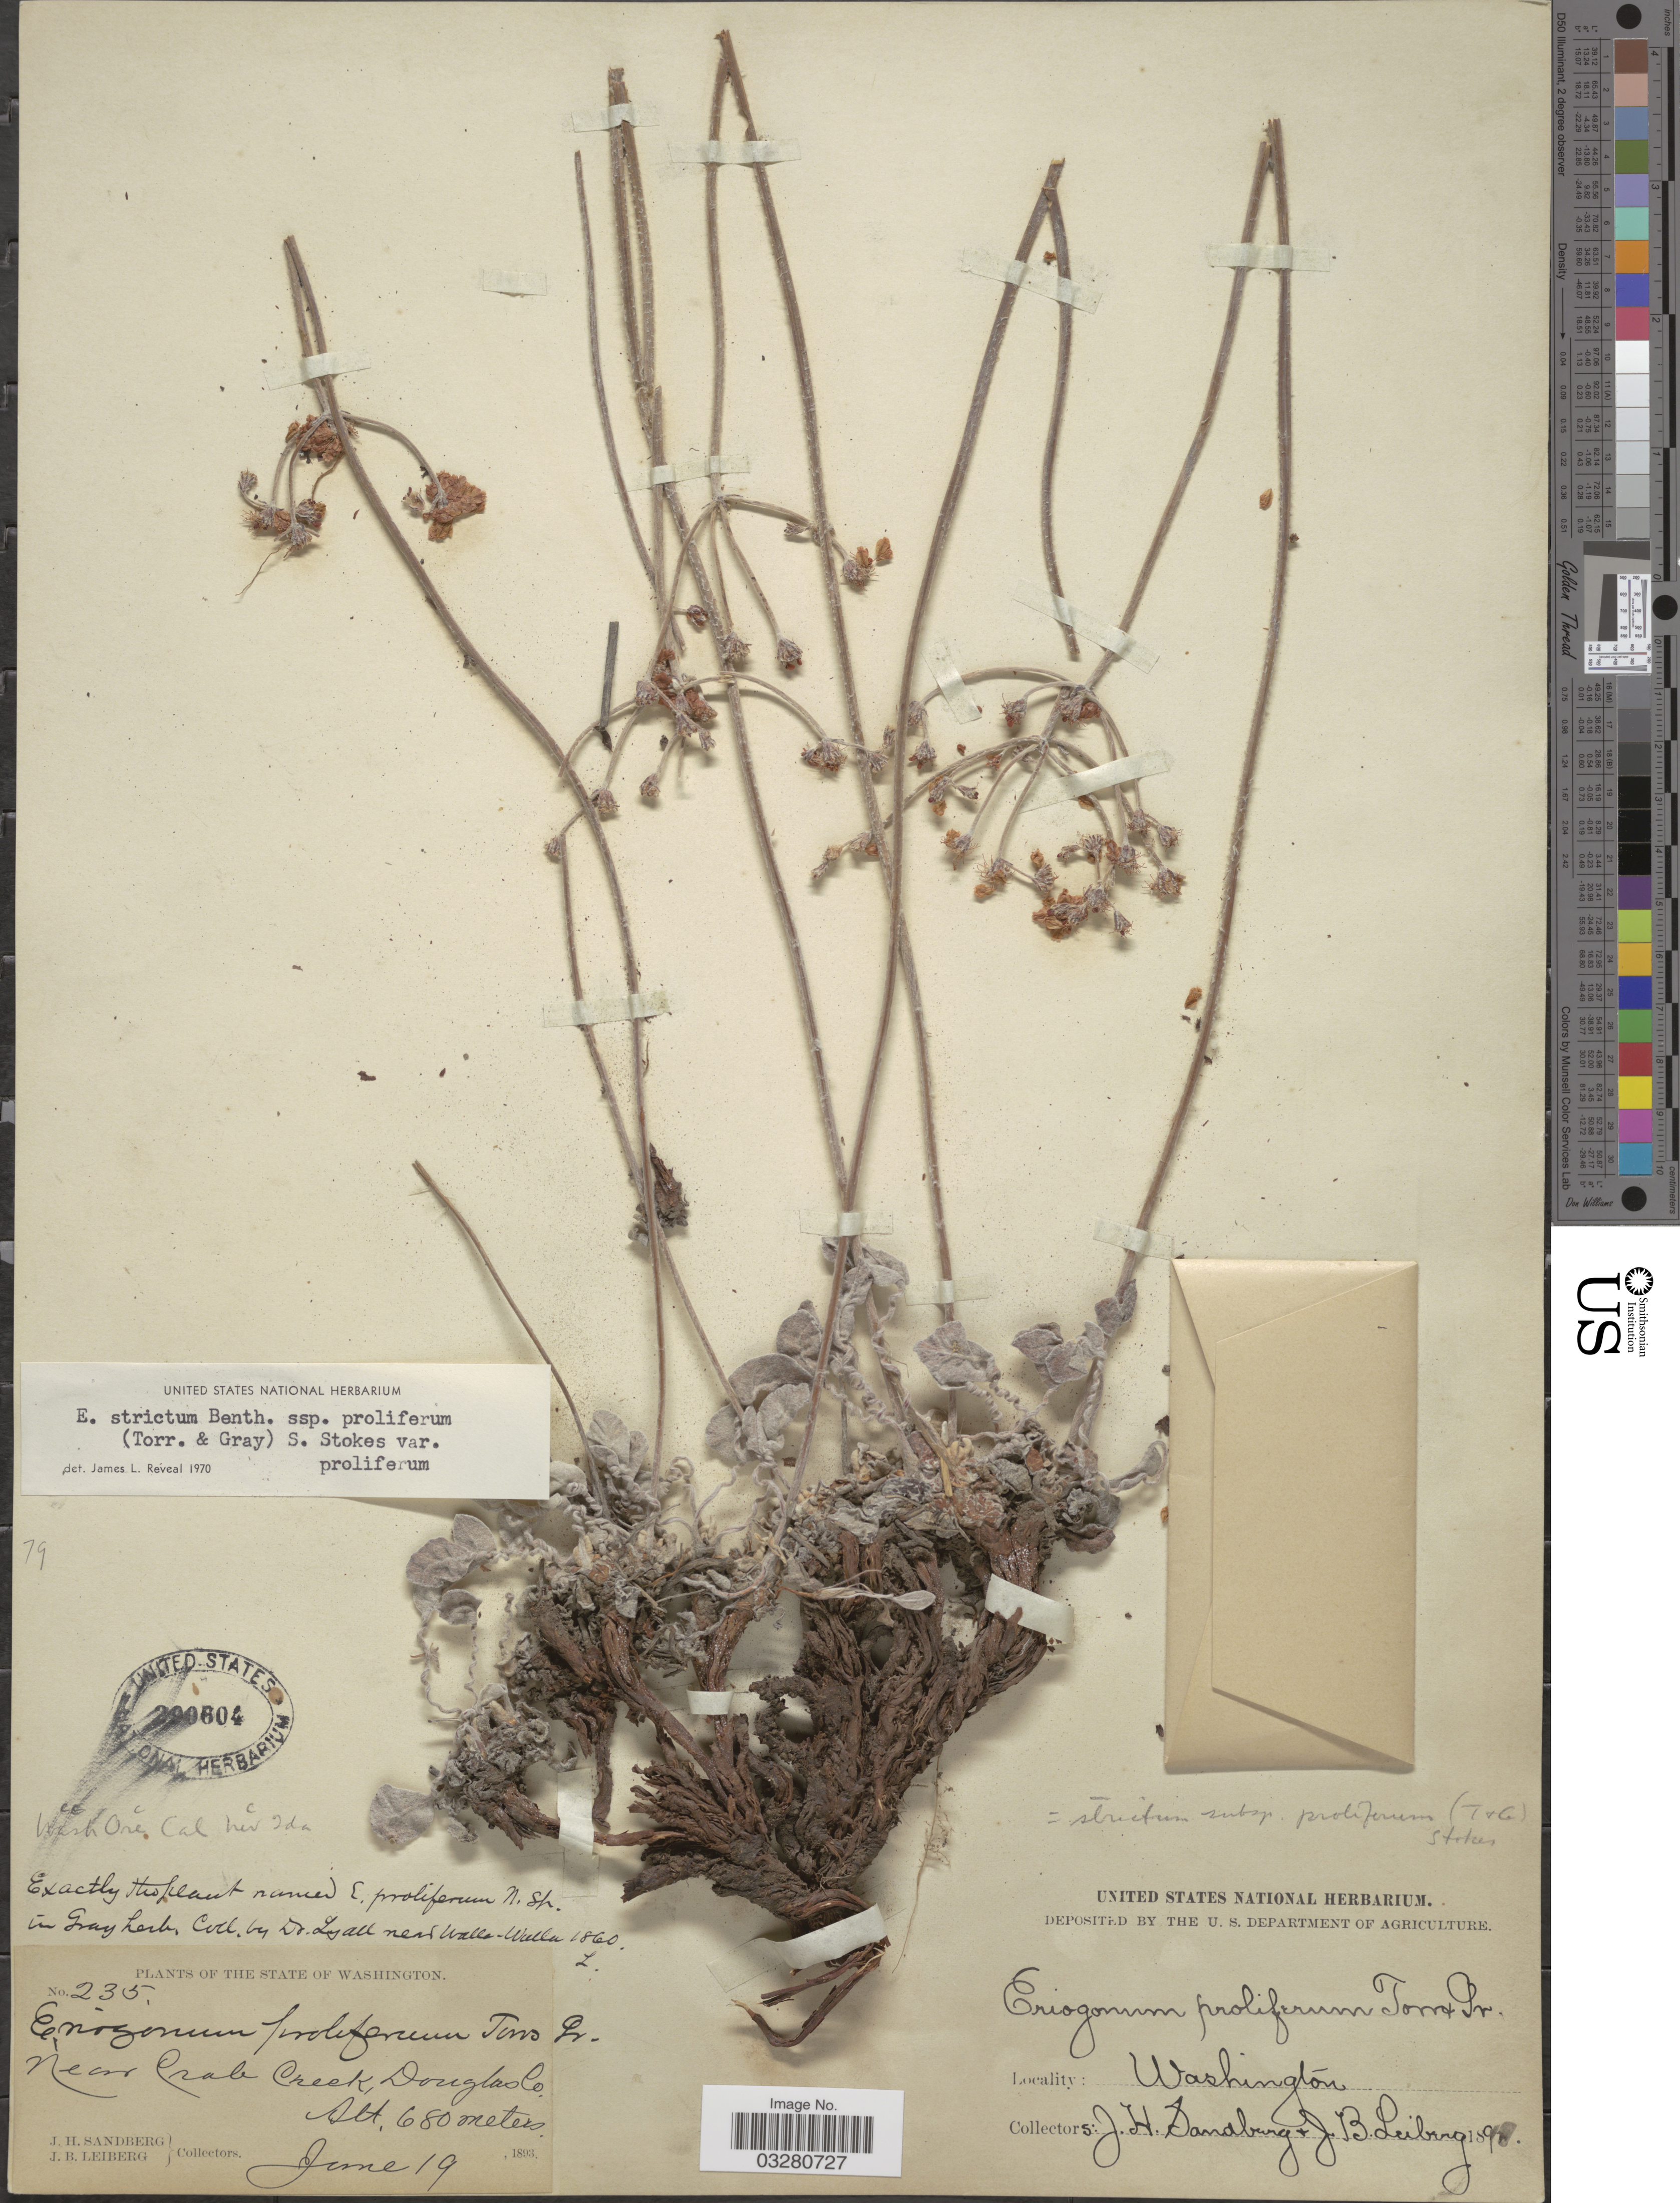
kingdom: Plantae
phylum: Tracheophyta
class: Magnoliopsida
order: Caryophyllales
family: Polygonaceae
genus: Eriogonum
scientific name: Eriogonum strictum subsp. proliferum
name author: (Torr. & A. Gray) S. Stokes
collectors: J. H. Sandberg & J. B. Leiberg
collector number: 235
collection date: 1893-06-19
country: United States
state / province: Washington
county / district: Douglas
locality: Near Crab Creek, Douglas Co.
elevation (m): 680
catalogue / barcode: US 290604